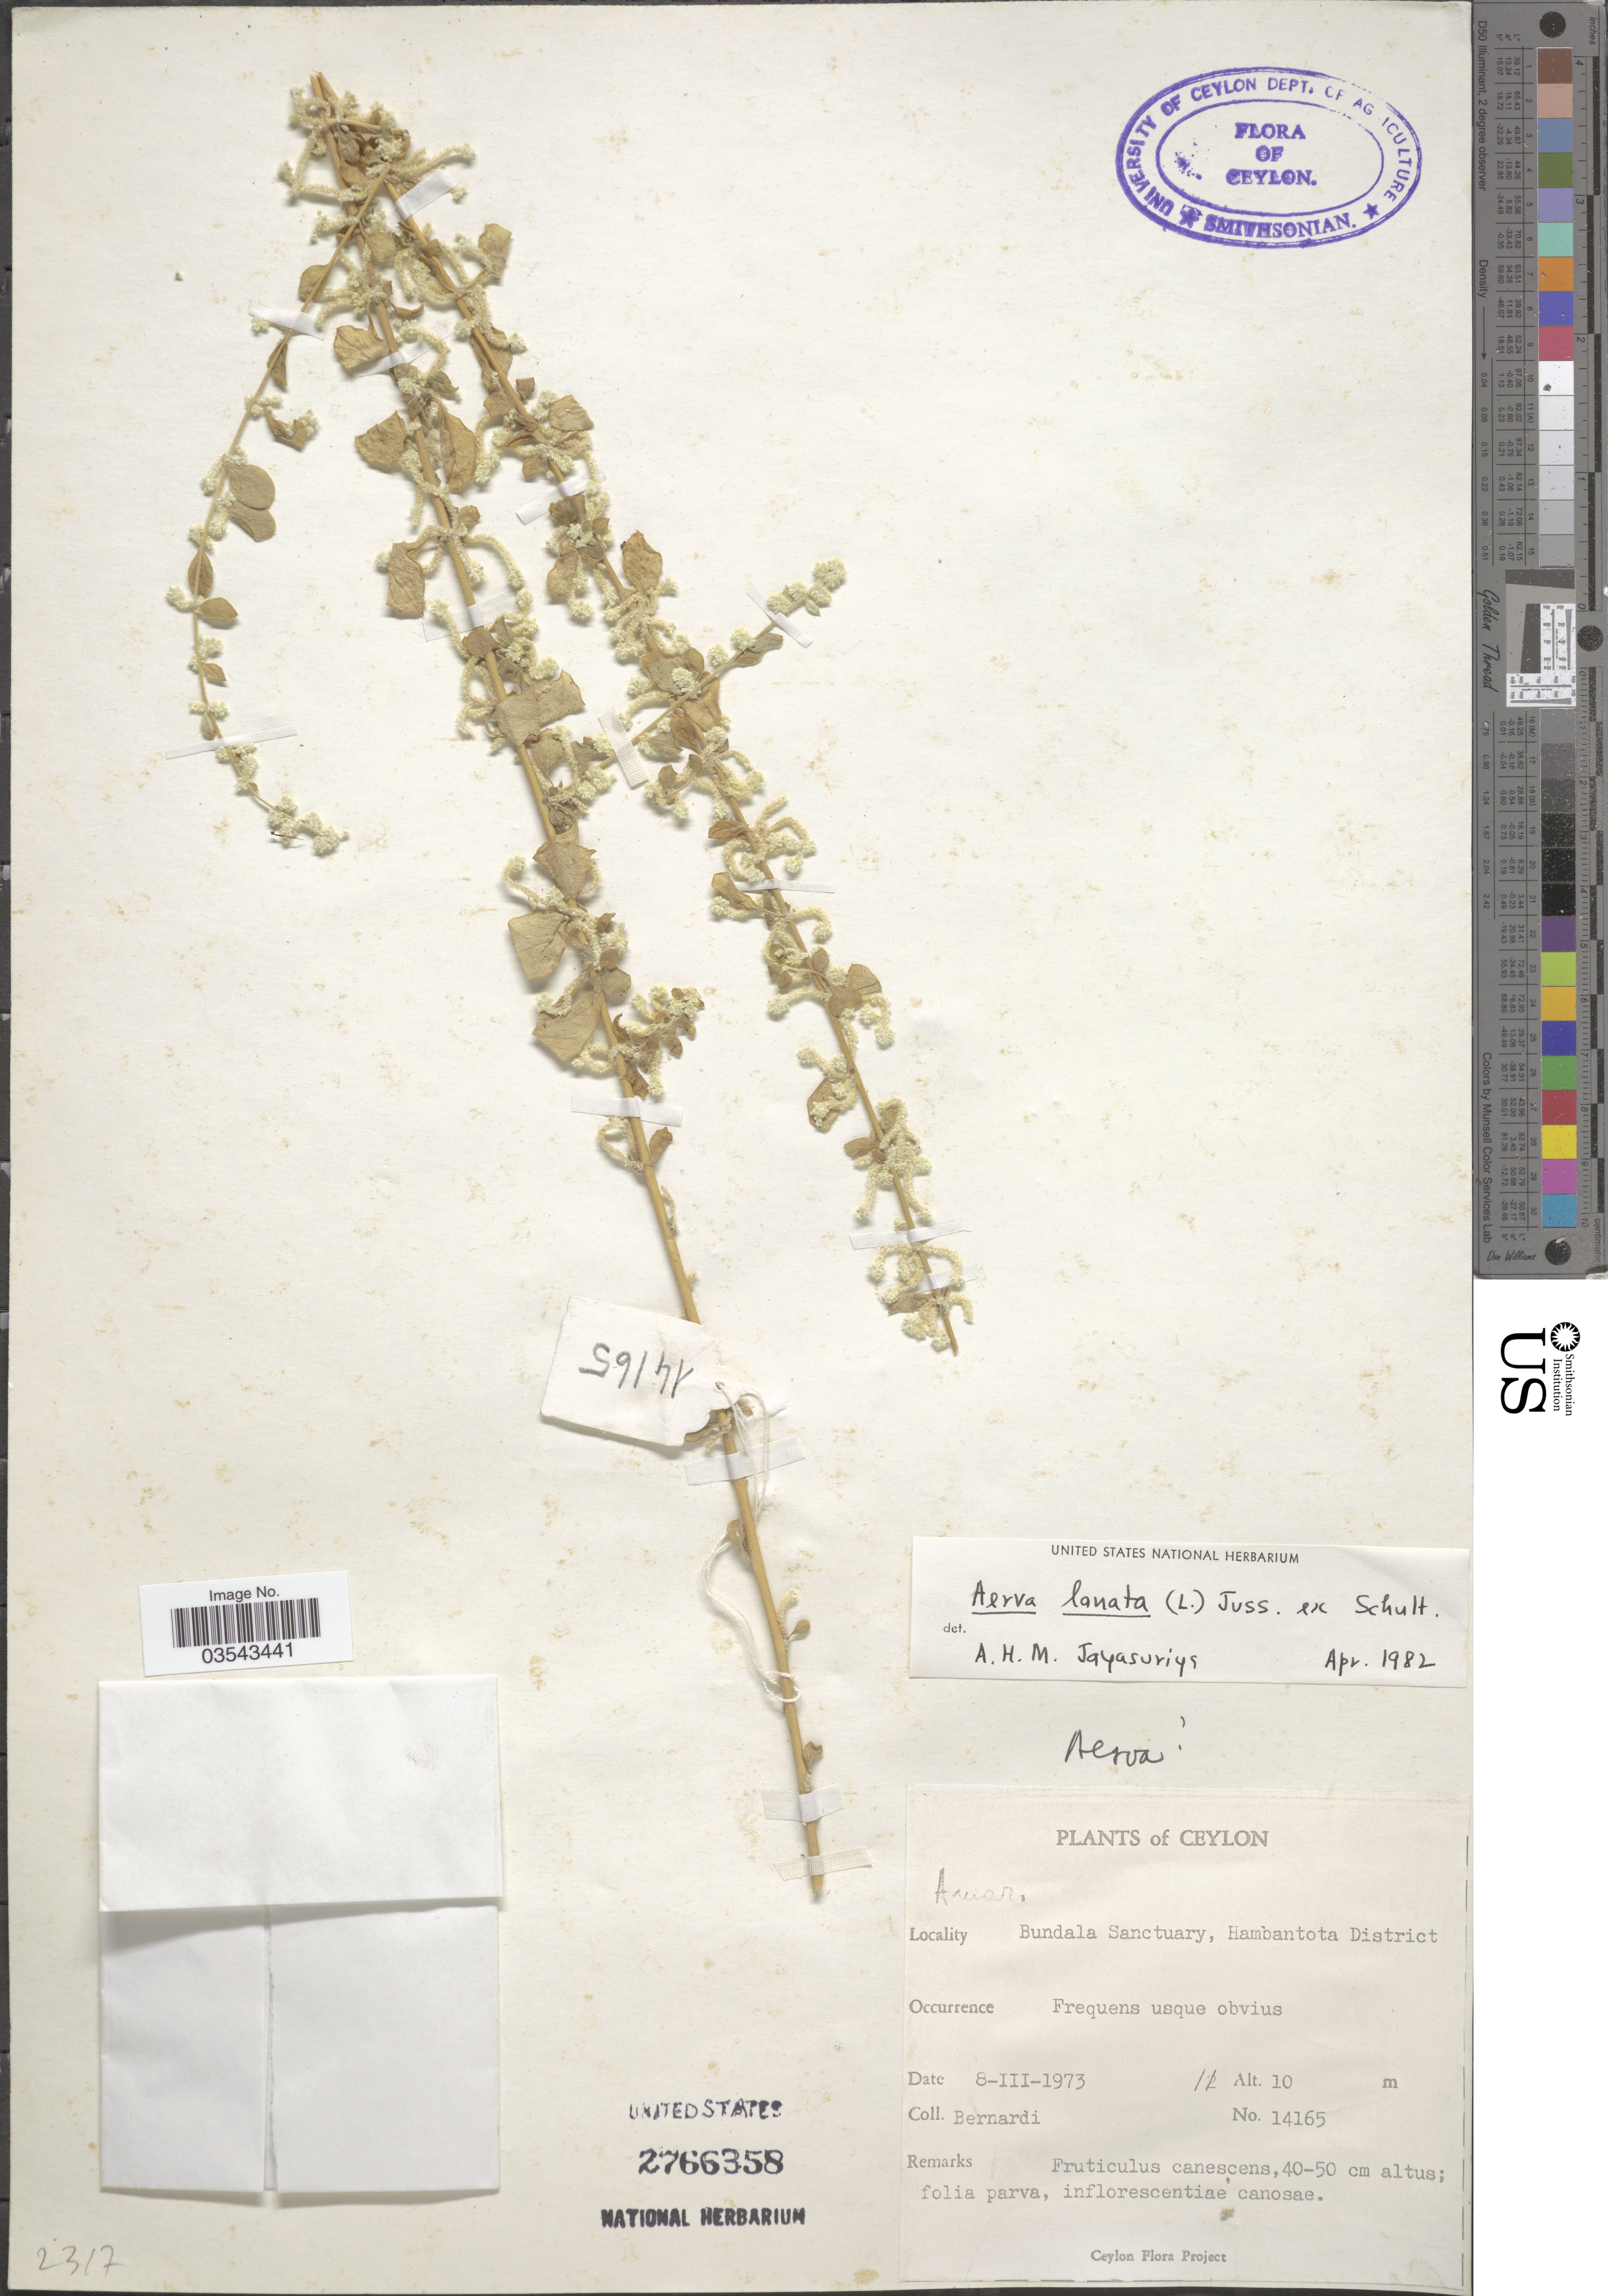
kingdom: Plantae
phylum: Tracheophyta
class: Magnoliopsida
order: Caryophyllales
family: Amaranthaceae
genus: Ouret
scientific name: Ouret lanata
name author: (L.) Kuntze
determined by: U.S. National Herbarium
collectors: Bernardi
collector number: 14165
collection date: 1973-03-08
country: Sri Lanka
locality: Ceylon. Bundala Sanctuary, Hambantota District.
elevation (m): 10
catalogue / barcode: US 2766358